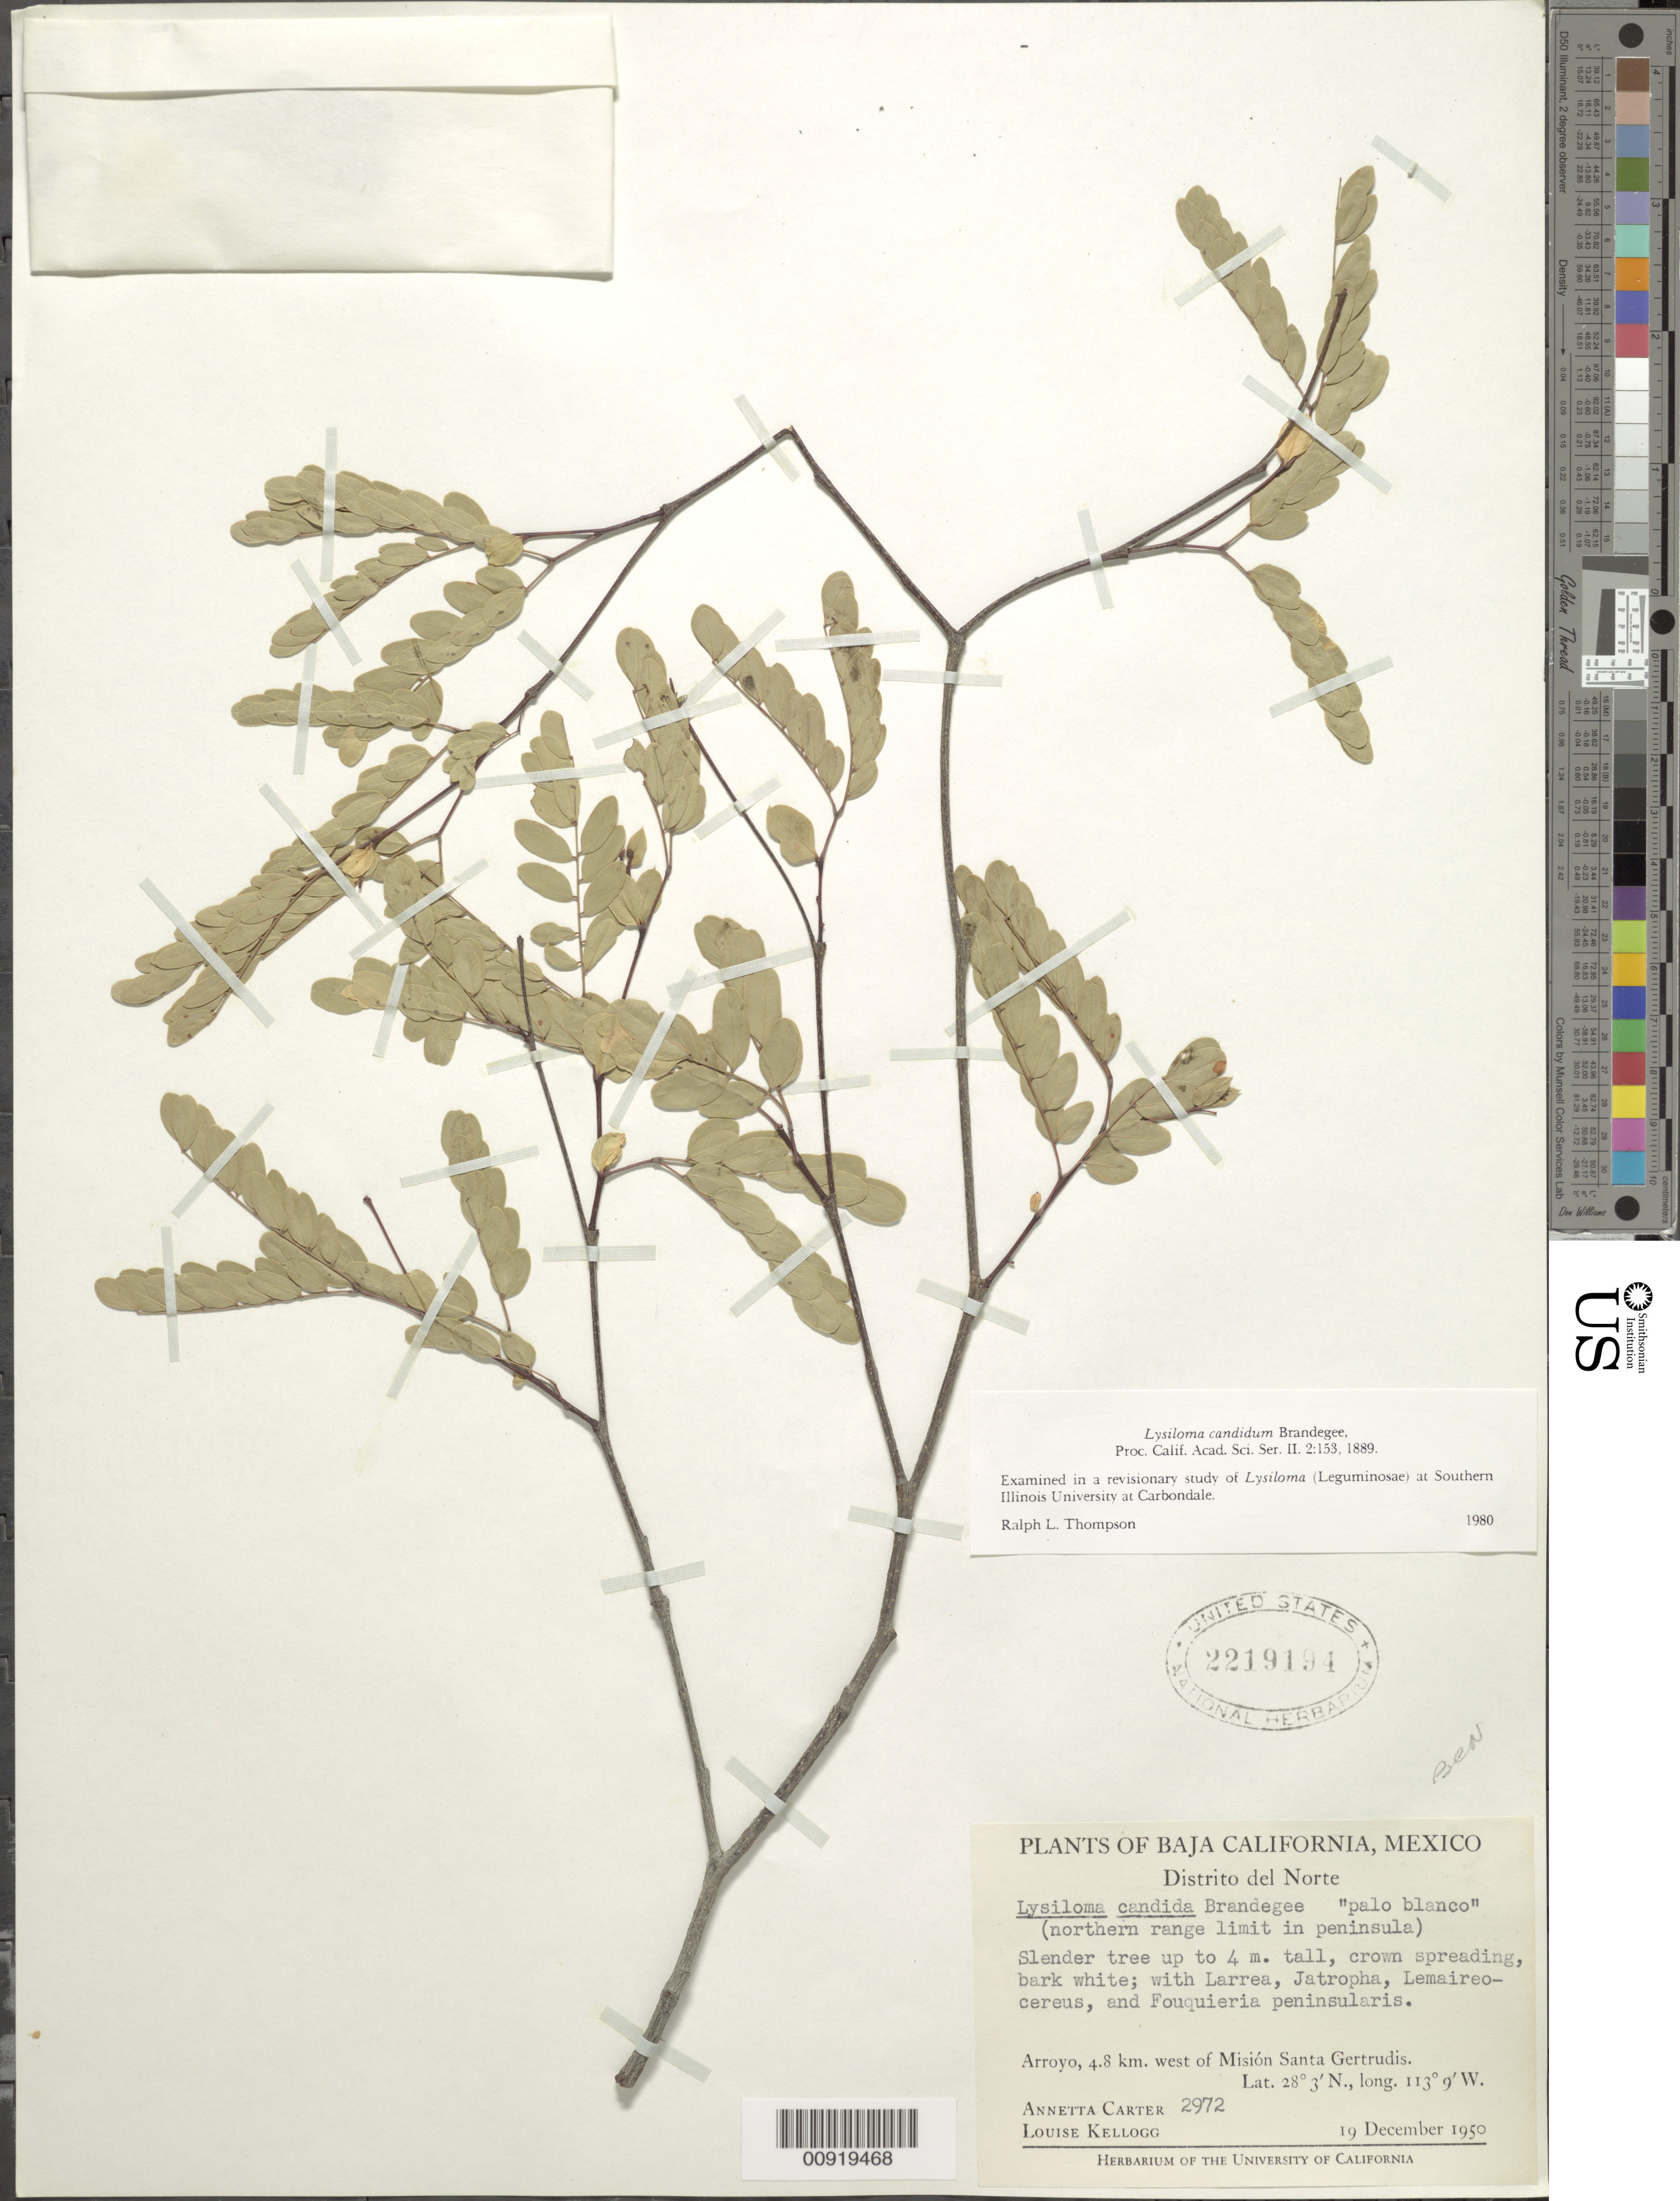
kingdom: Plantae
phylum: Tracheophyta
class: Magnoliopsida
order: Fabales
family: Fabaceae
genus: Lysiloma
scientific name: Lysiloma candidum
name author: Brandegee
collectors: A. Carter & L. Kellogg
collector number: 2972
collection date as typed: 19 Dec 1950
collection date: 1950-12-19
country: Mexico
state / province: Baja California Norte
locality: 4.8 km. west of Misión Santa Gertrudis. Baja California Distrito del Norte.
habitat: Arroyo; with Larrea, Jatropha, Lemaireocereus, and Fouquieria peninsularis.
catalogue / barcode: US 2219194